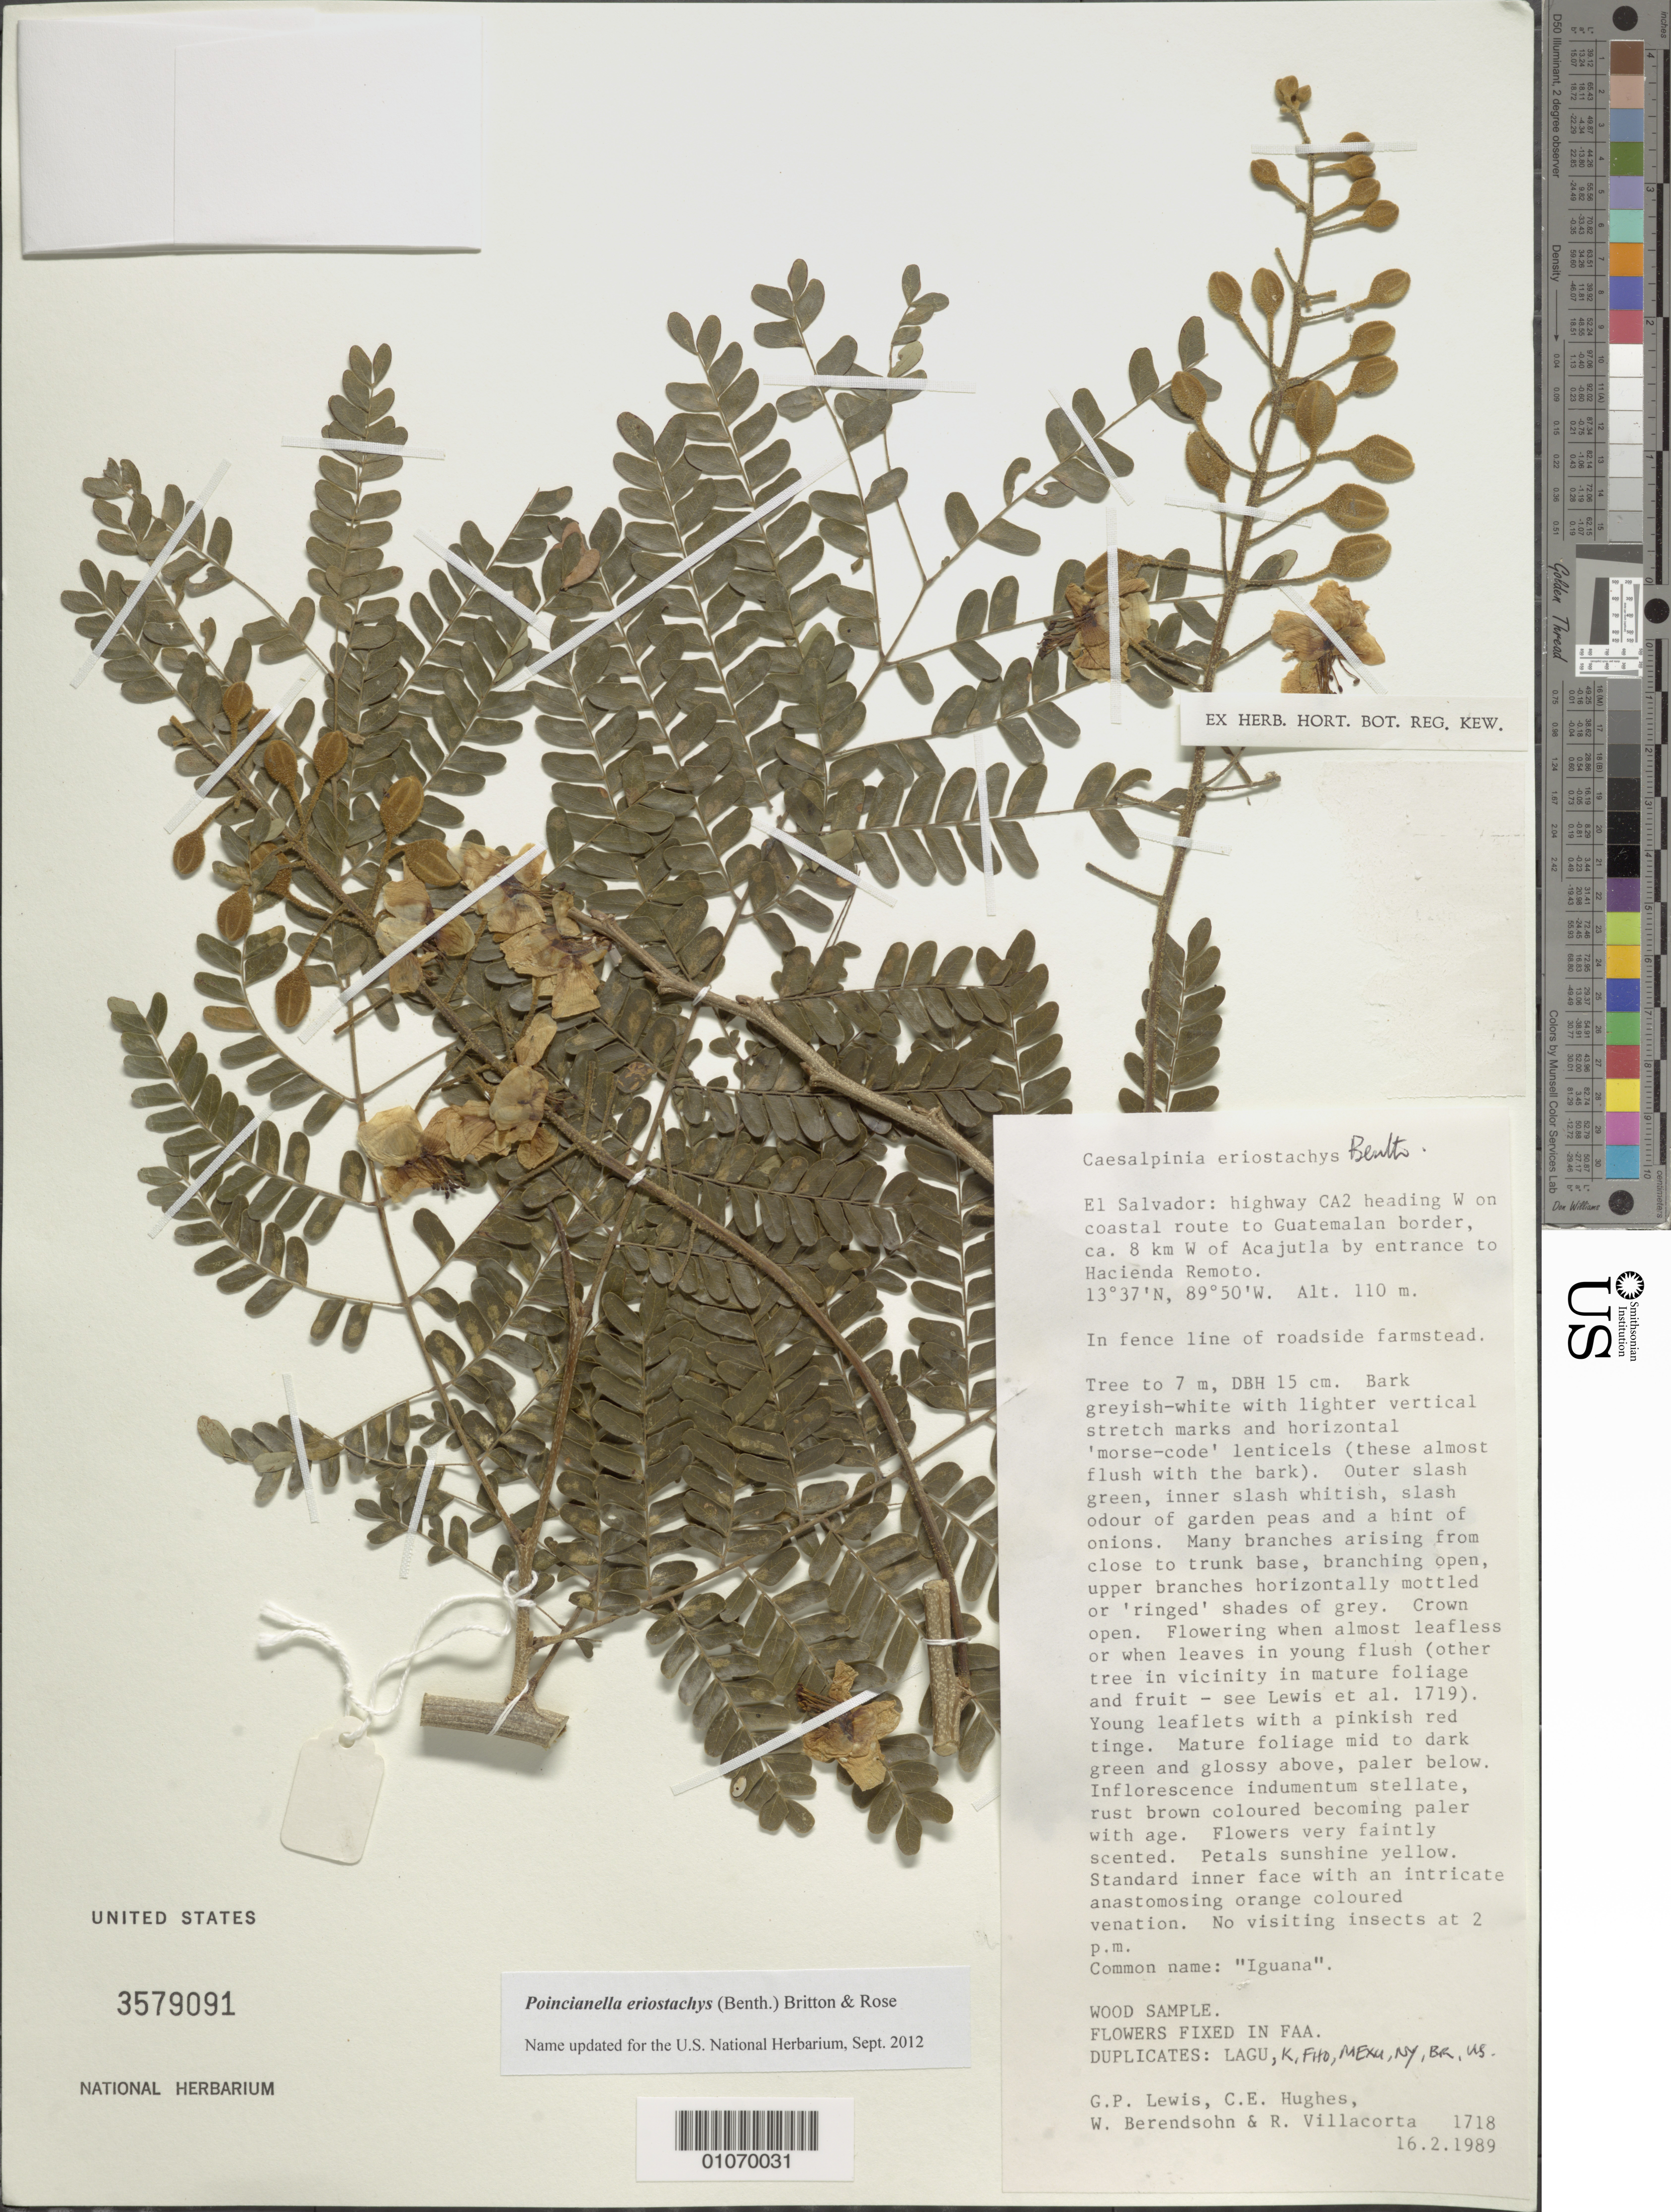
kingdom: Plantae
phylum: Tracheophyta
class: Magnoliopsida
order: Fabales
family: Fabaceae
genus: Cenostigma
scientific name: Cenostigma eriostachys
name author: (Benth.) Gagnon & G.P. Lewis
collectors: G. P. Lewis, C. Hughes, W. Berendsohn & R. Villacorta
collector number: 1718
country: El Salvador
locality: Highway CA2 heading W on coastal route to Guatemalan border, W of Acajatla by enterance to hacienda Remoto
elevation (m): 110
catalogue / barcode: US 3579091